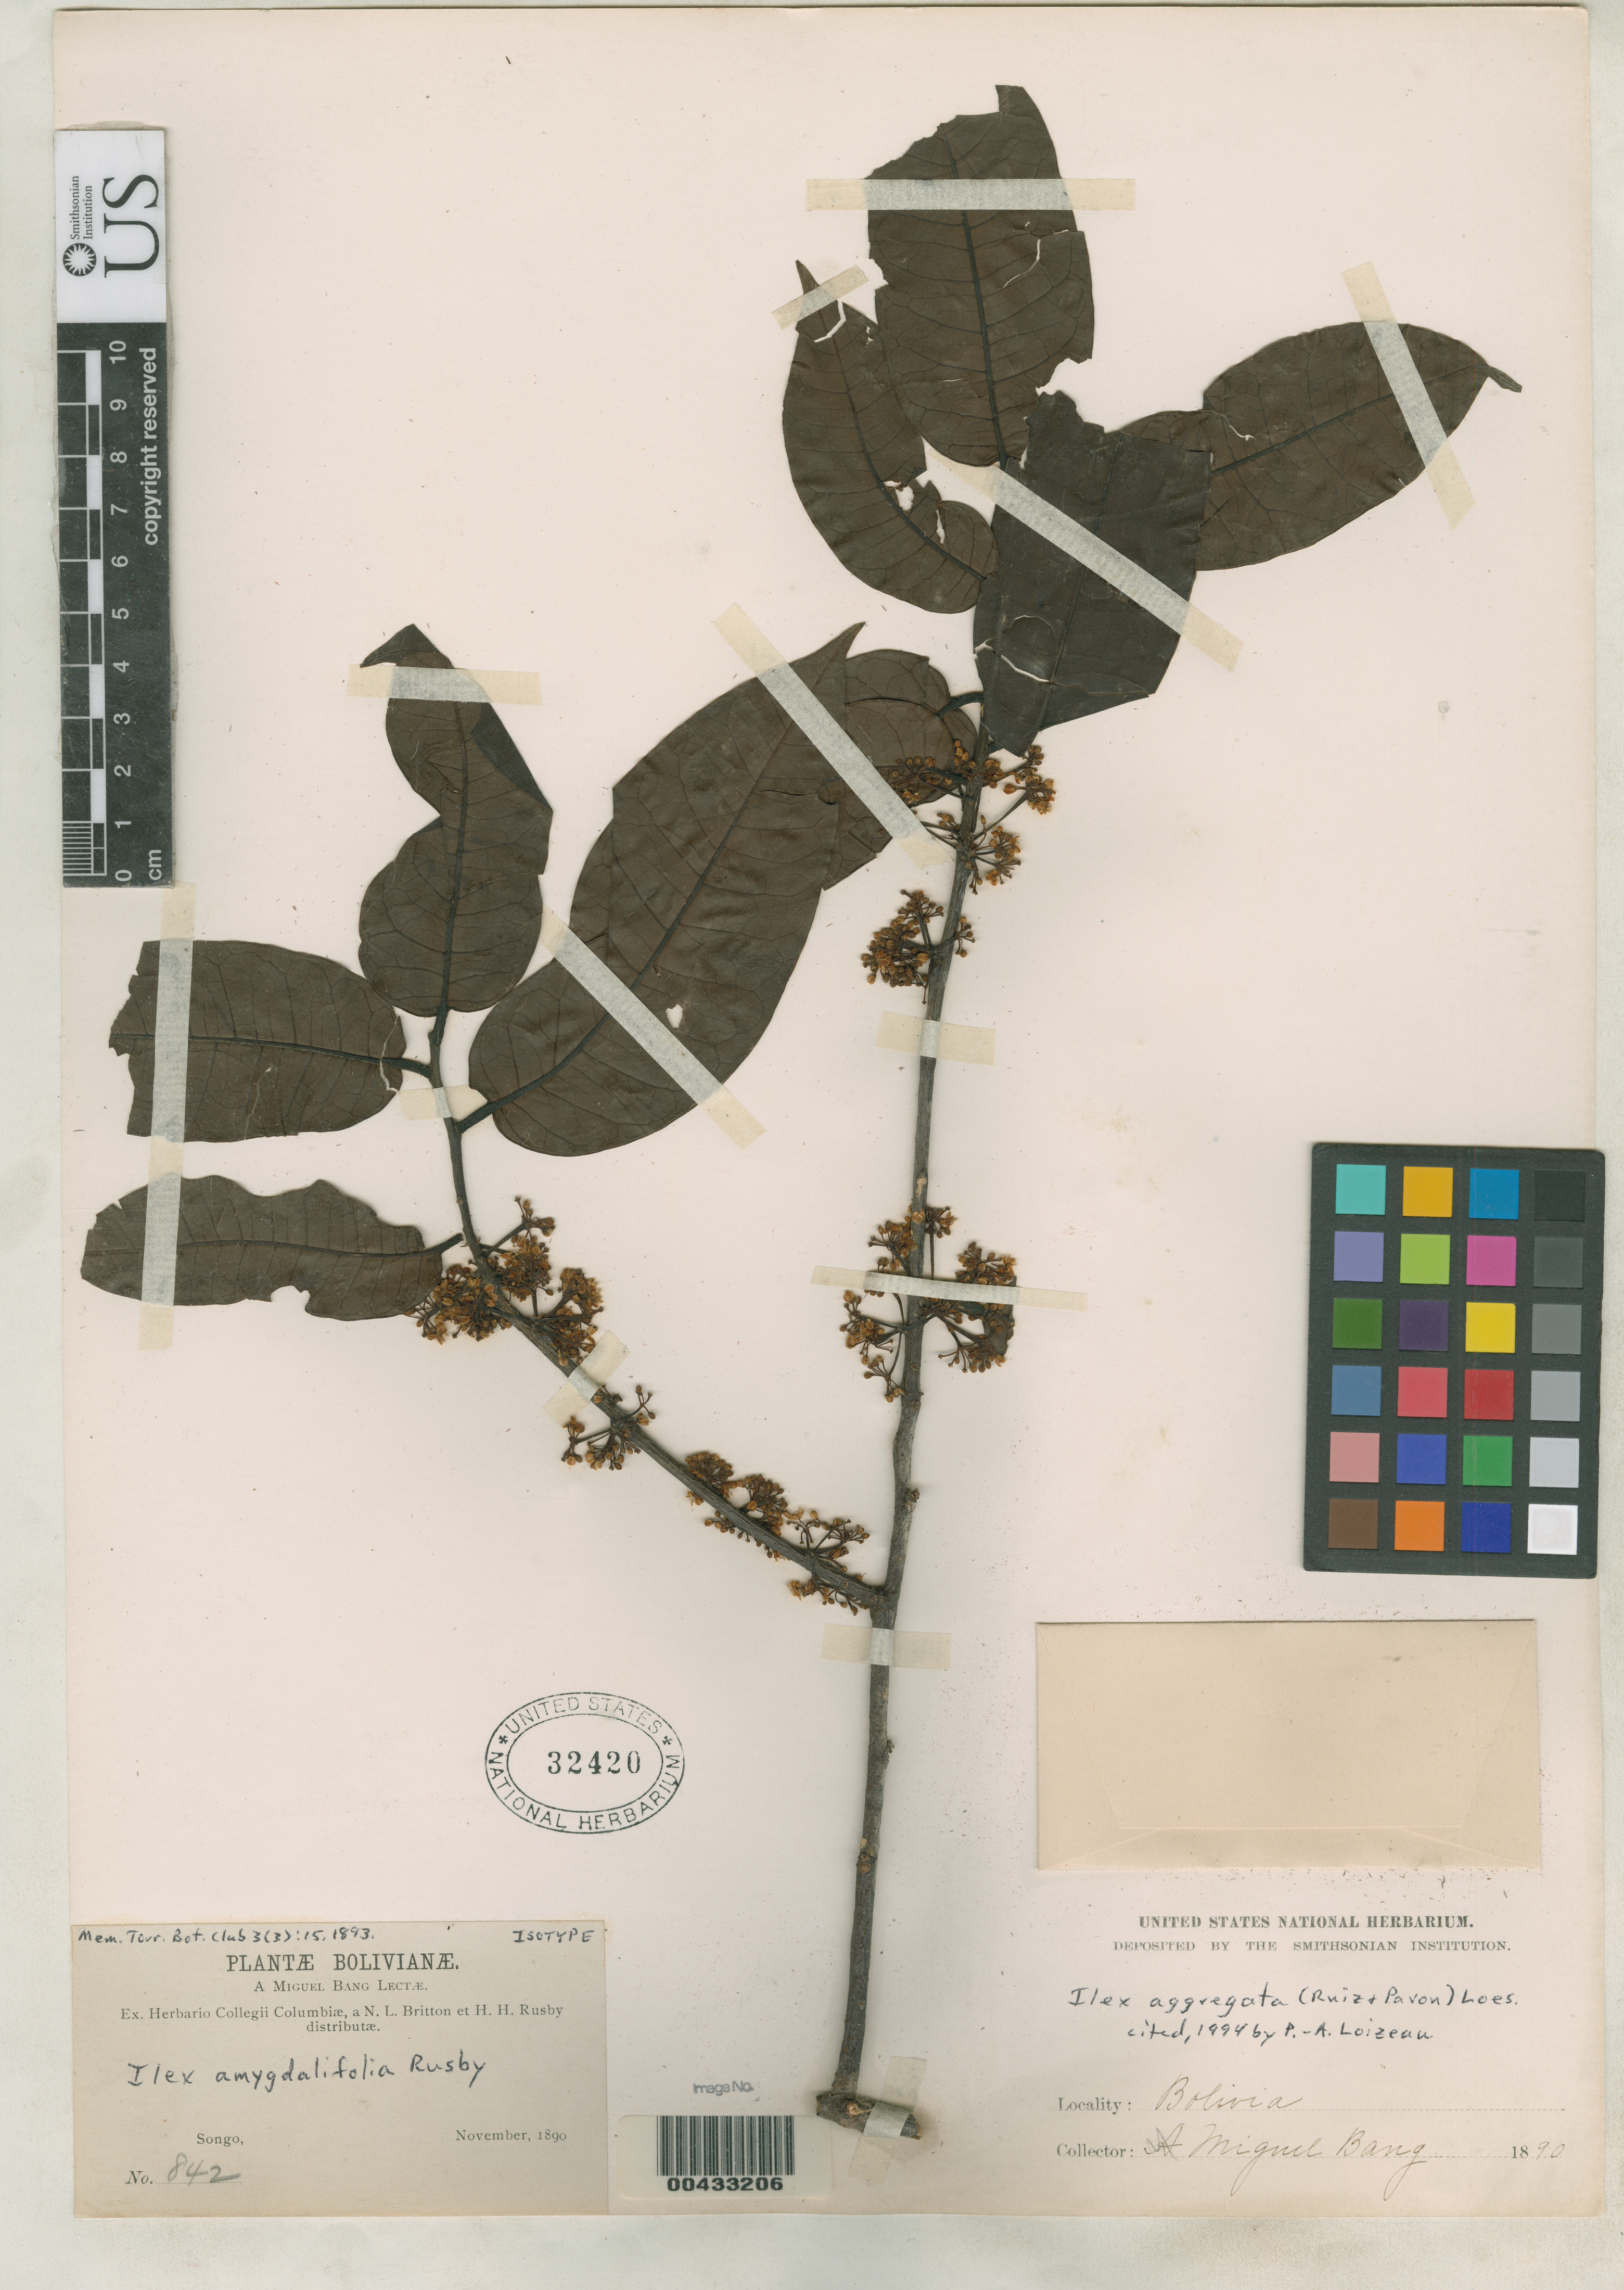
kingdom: Plantae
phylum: Tracheophyta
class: Magnoliopsida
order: Aquifoliales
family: Aquifoliaceae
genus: Ilex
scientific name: Ilex amygdalifolia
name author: Rusby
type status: Isotype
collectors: M. Bang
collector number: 842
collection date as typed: Nov 1890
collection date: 1890-11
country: Bolivia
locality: Songo.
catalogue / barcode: US 32420